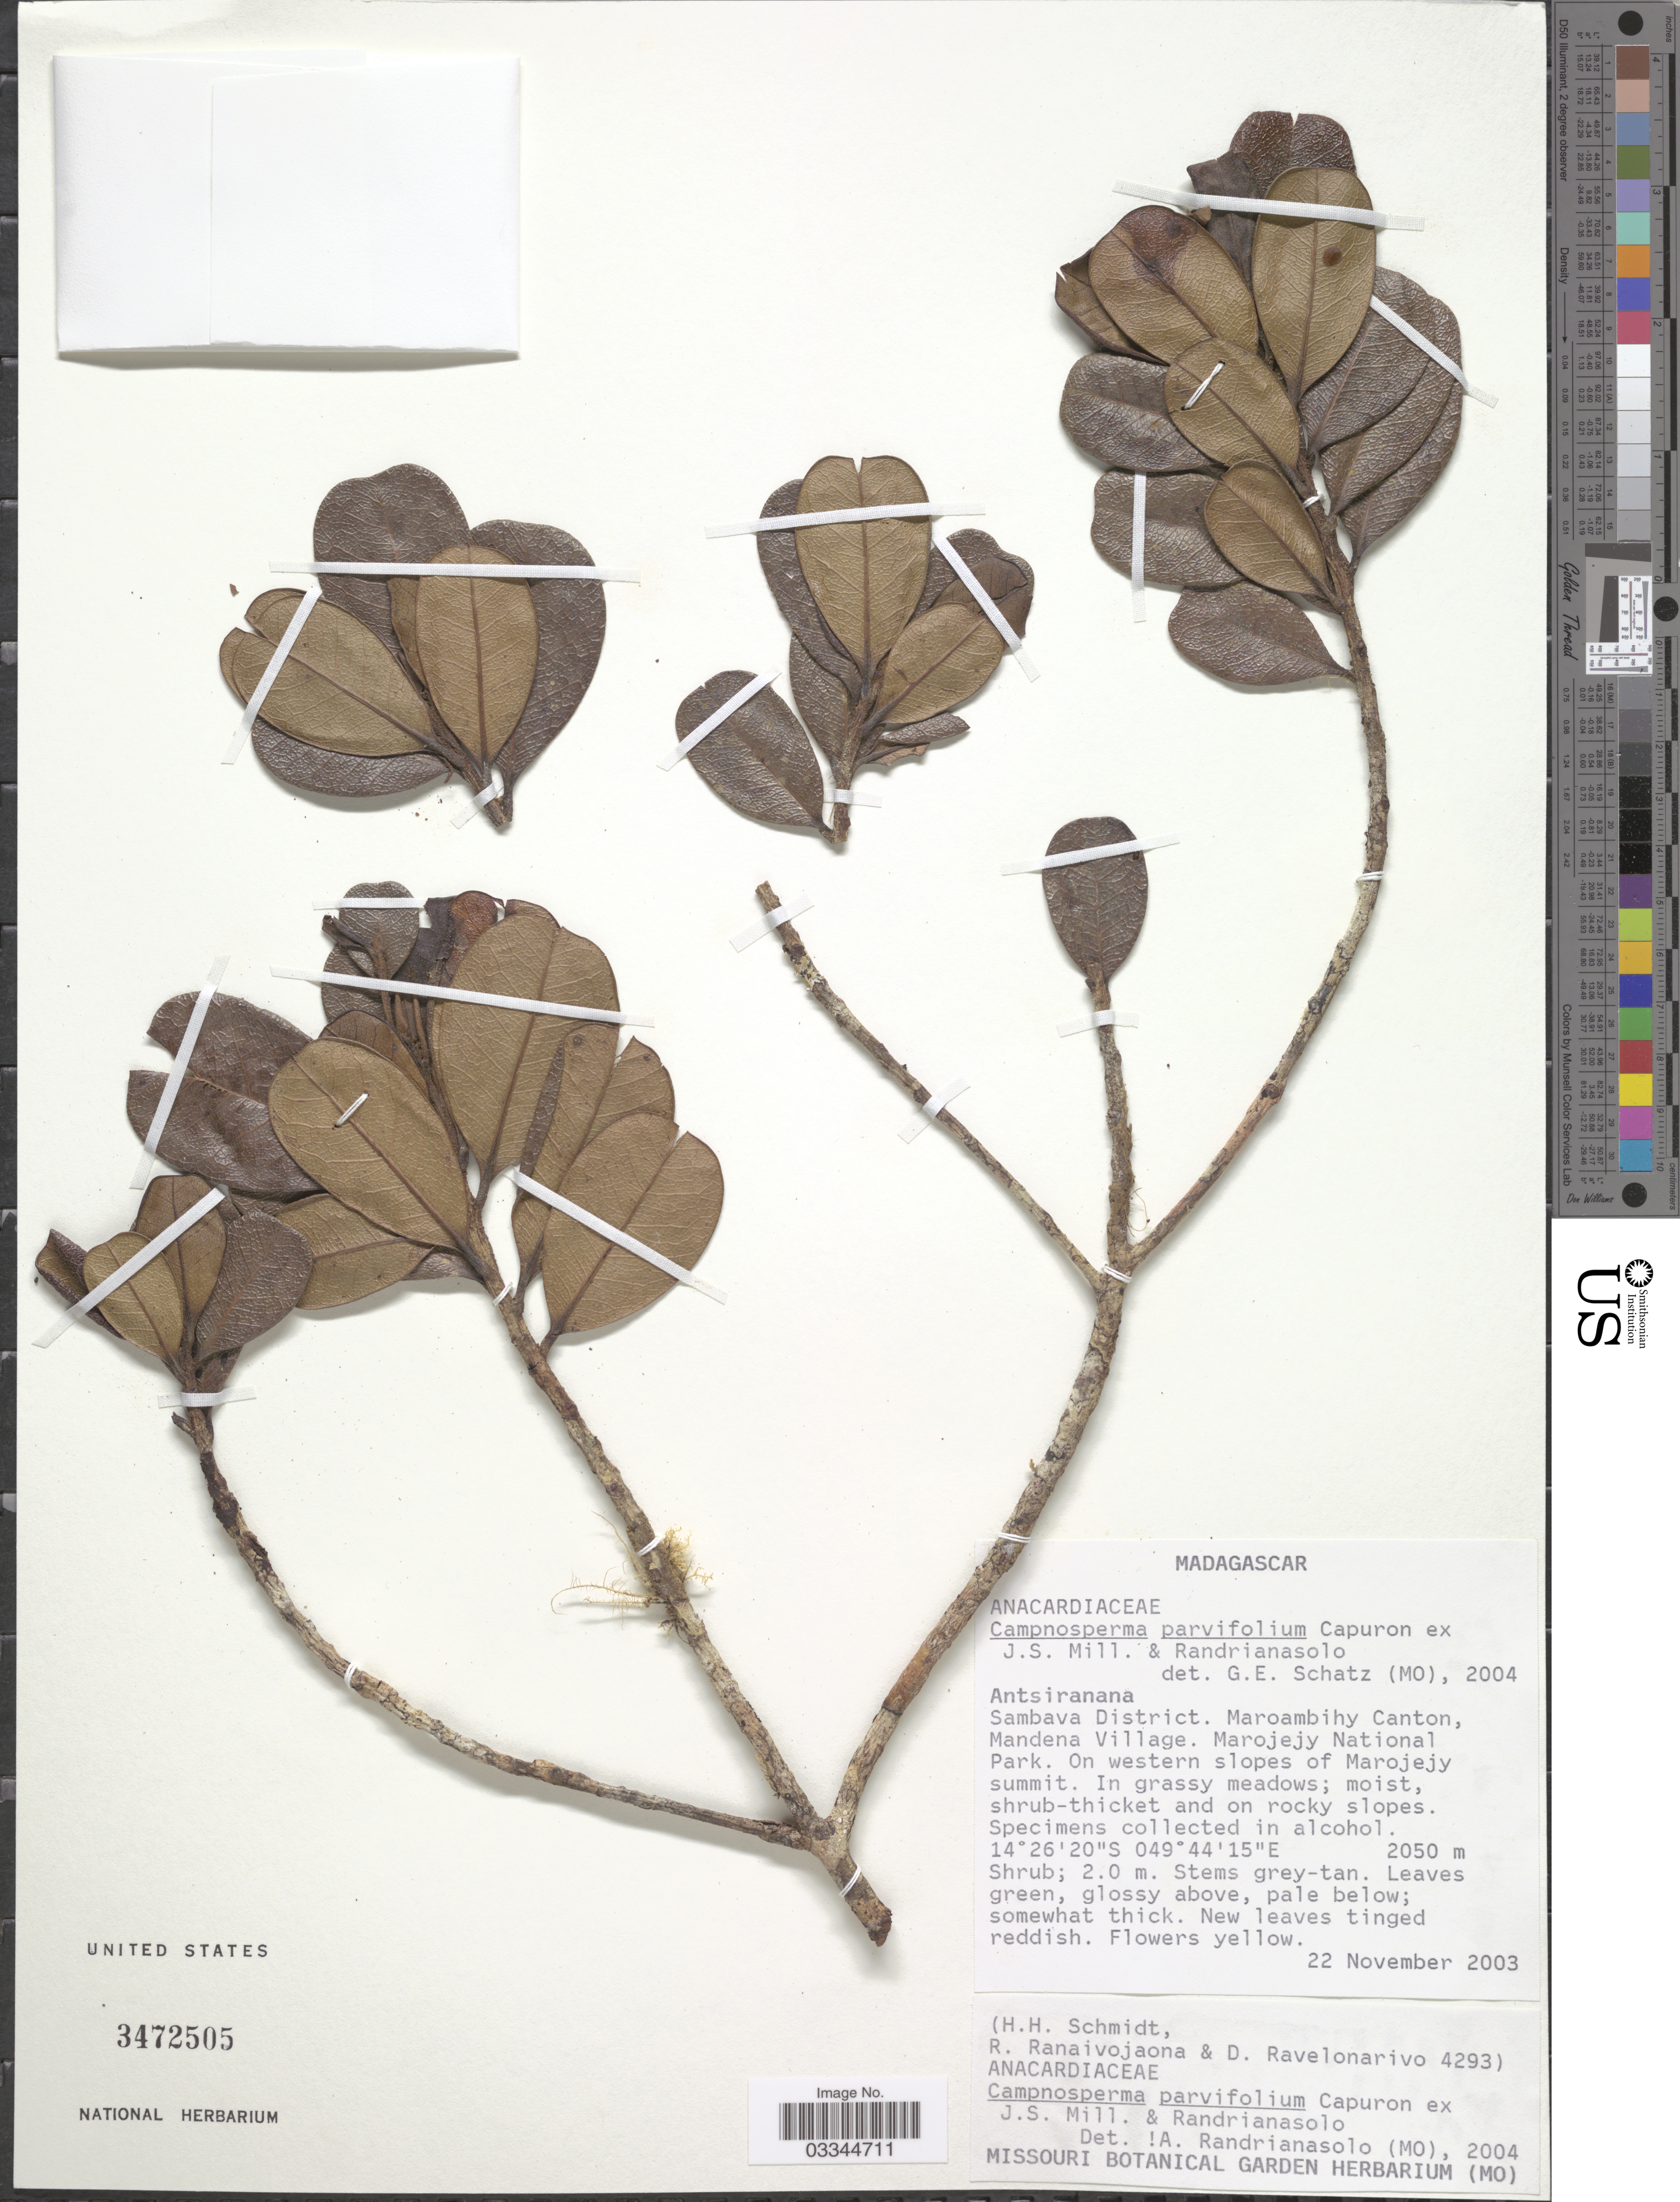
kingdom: Plantae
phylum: Tracheophyta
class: Magnoliopsida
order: Sapindales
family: Anacardiaceae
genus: Campnosperma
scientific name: Campnosperma parvifolium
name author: Capuron ex J.S. Mill. & Randrian.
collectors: H. H. Schmidt, R. Ranaivojaona & D. Ravelonarivo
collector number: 4293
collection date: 2003-11-22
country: Madagascar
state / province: Sava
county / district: Sambava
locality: Sambava District. Maroambihy Canton, Mandena Village. Marojejy National Park. On western slopes of Marojejy summit.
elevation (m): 2050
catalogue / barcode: US 3472505